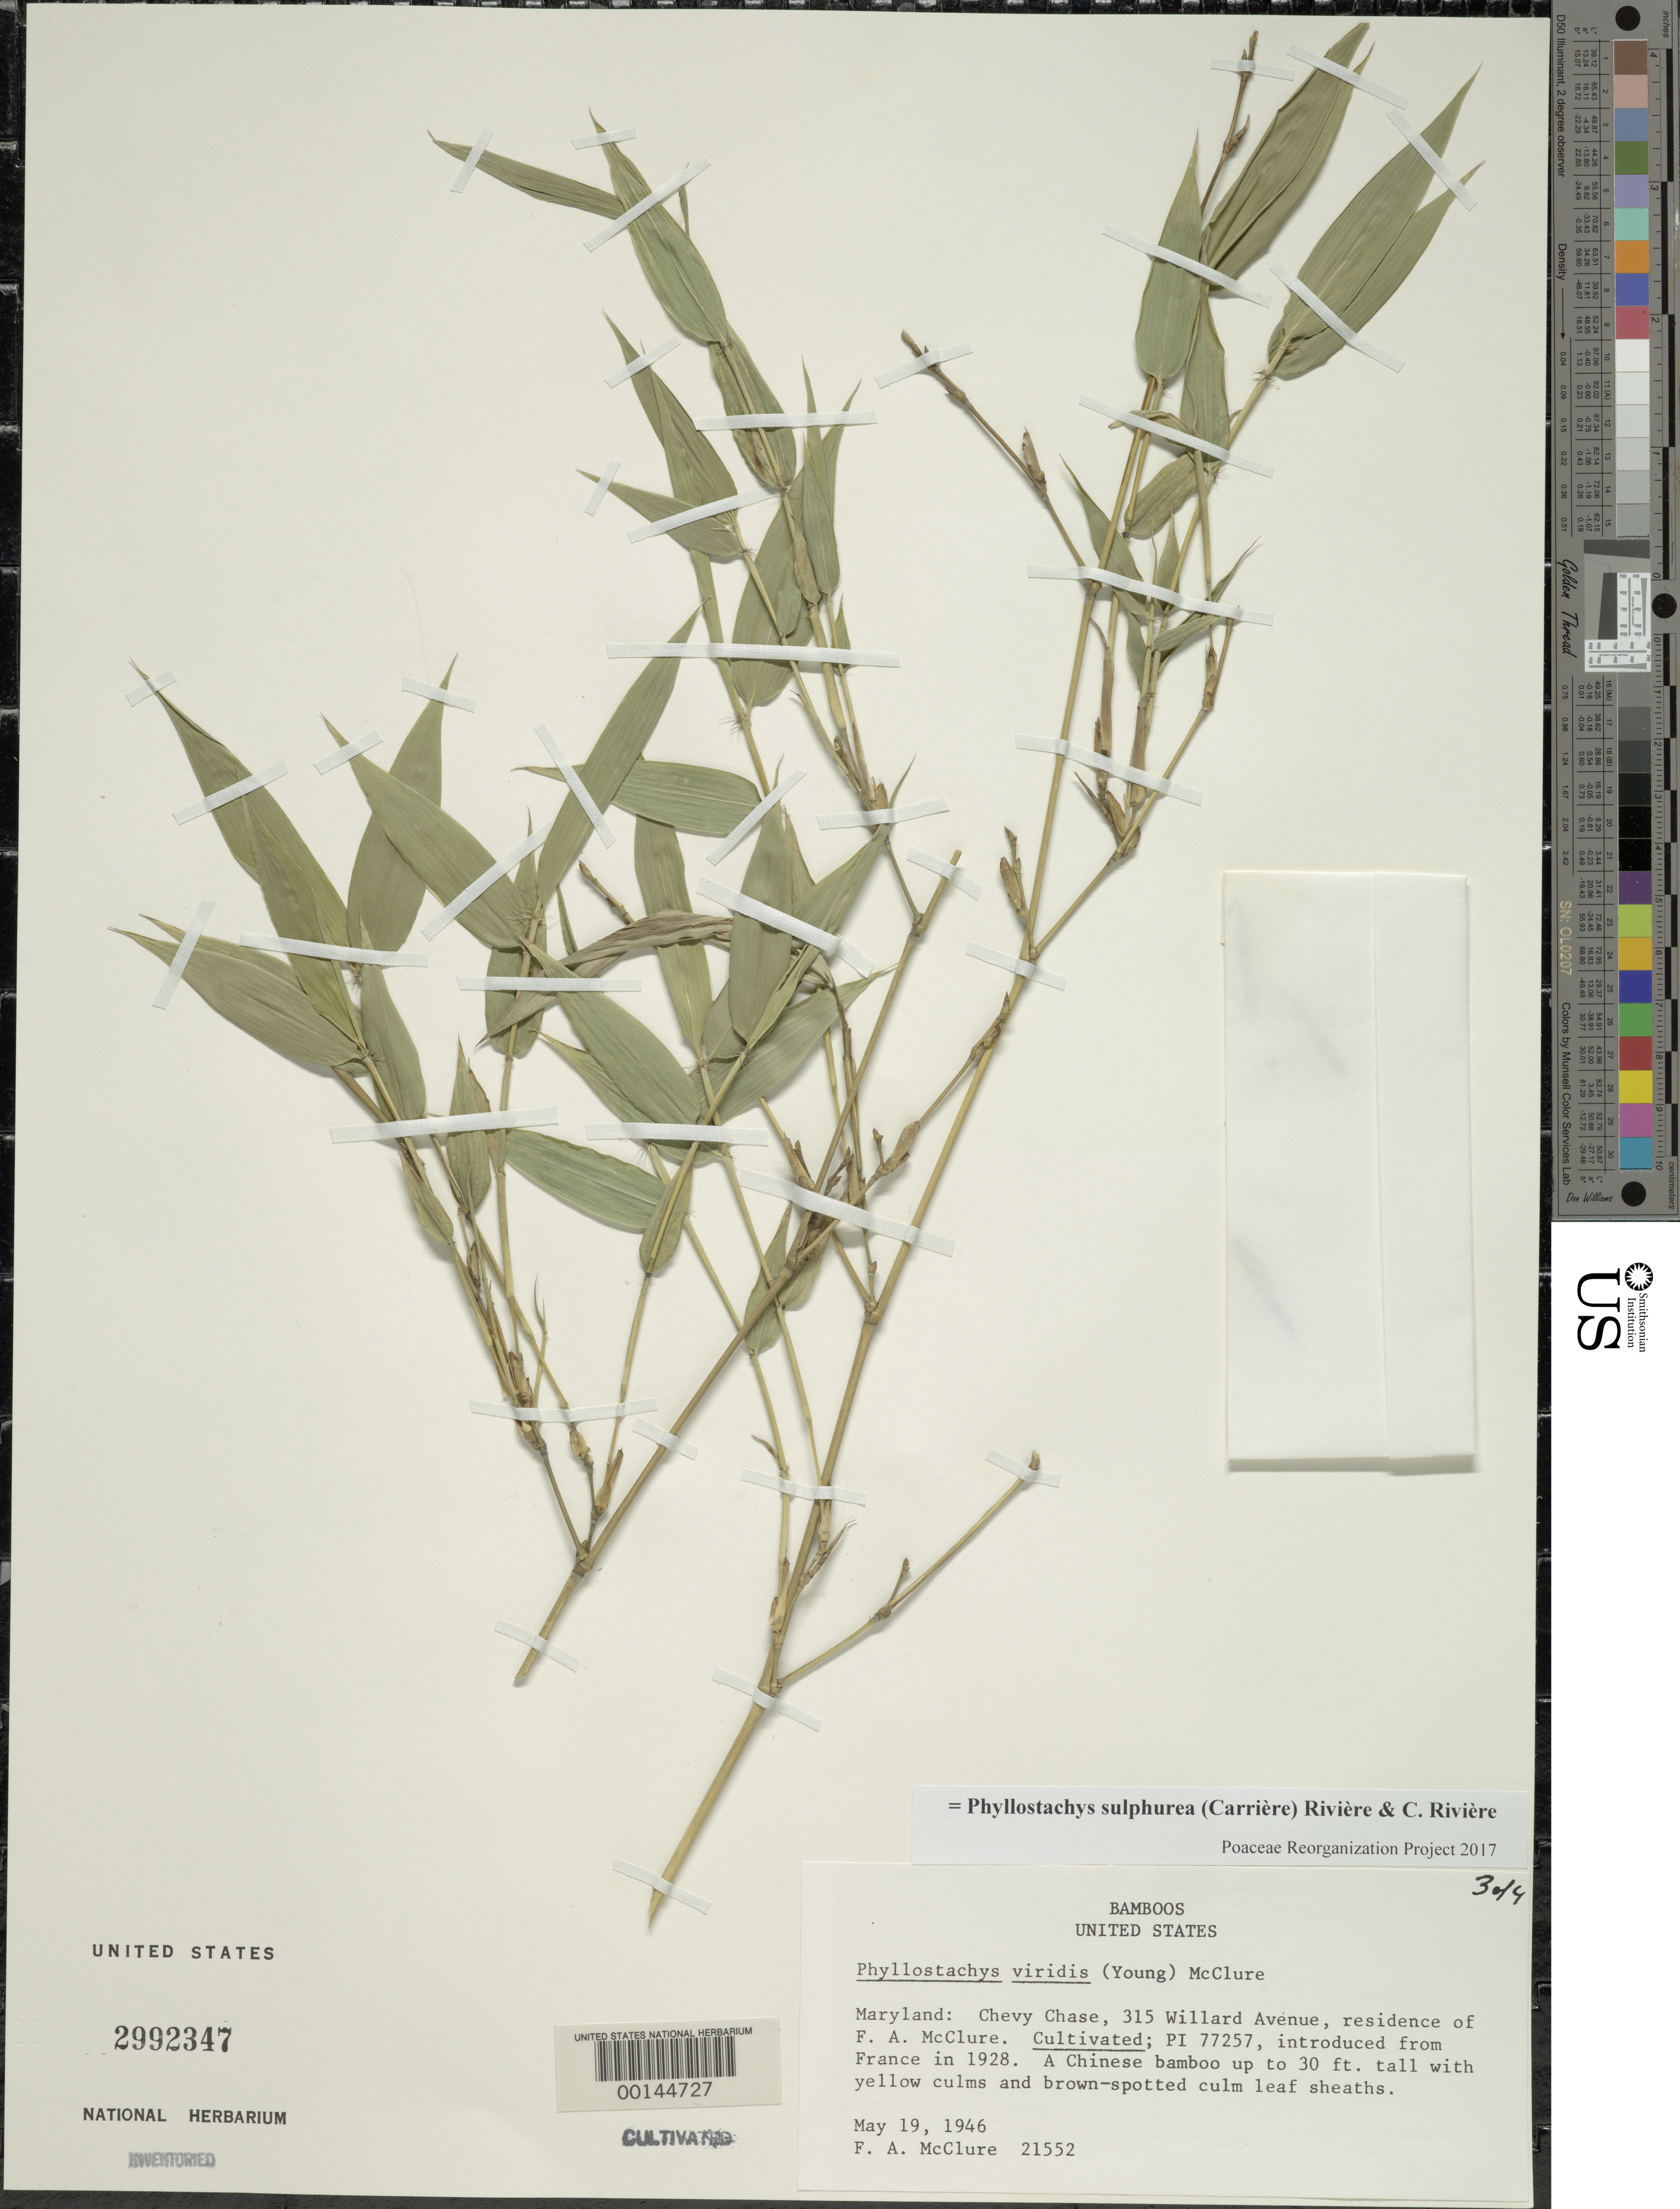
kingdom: Plantae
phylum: Tracheophyta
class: Liliopsida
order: Poales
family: Poaceae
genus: Phyllostachys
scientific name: Phyllostachys sulphurea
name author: (Carrière) Rivière & C. Rivière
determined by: Poaceae Reorganization Project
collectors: F. A. McClure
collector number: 21552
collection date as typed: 19 May 1946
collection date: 1946-05-19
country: United States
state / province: Maryland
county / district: Montgomery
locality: Chevy Chase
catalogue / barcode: US 2992347